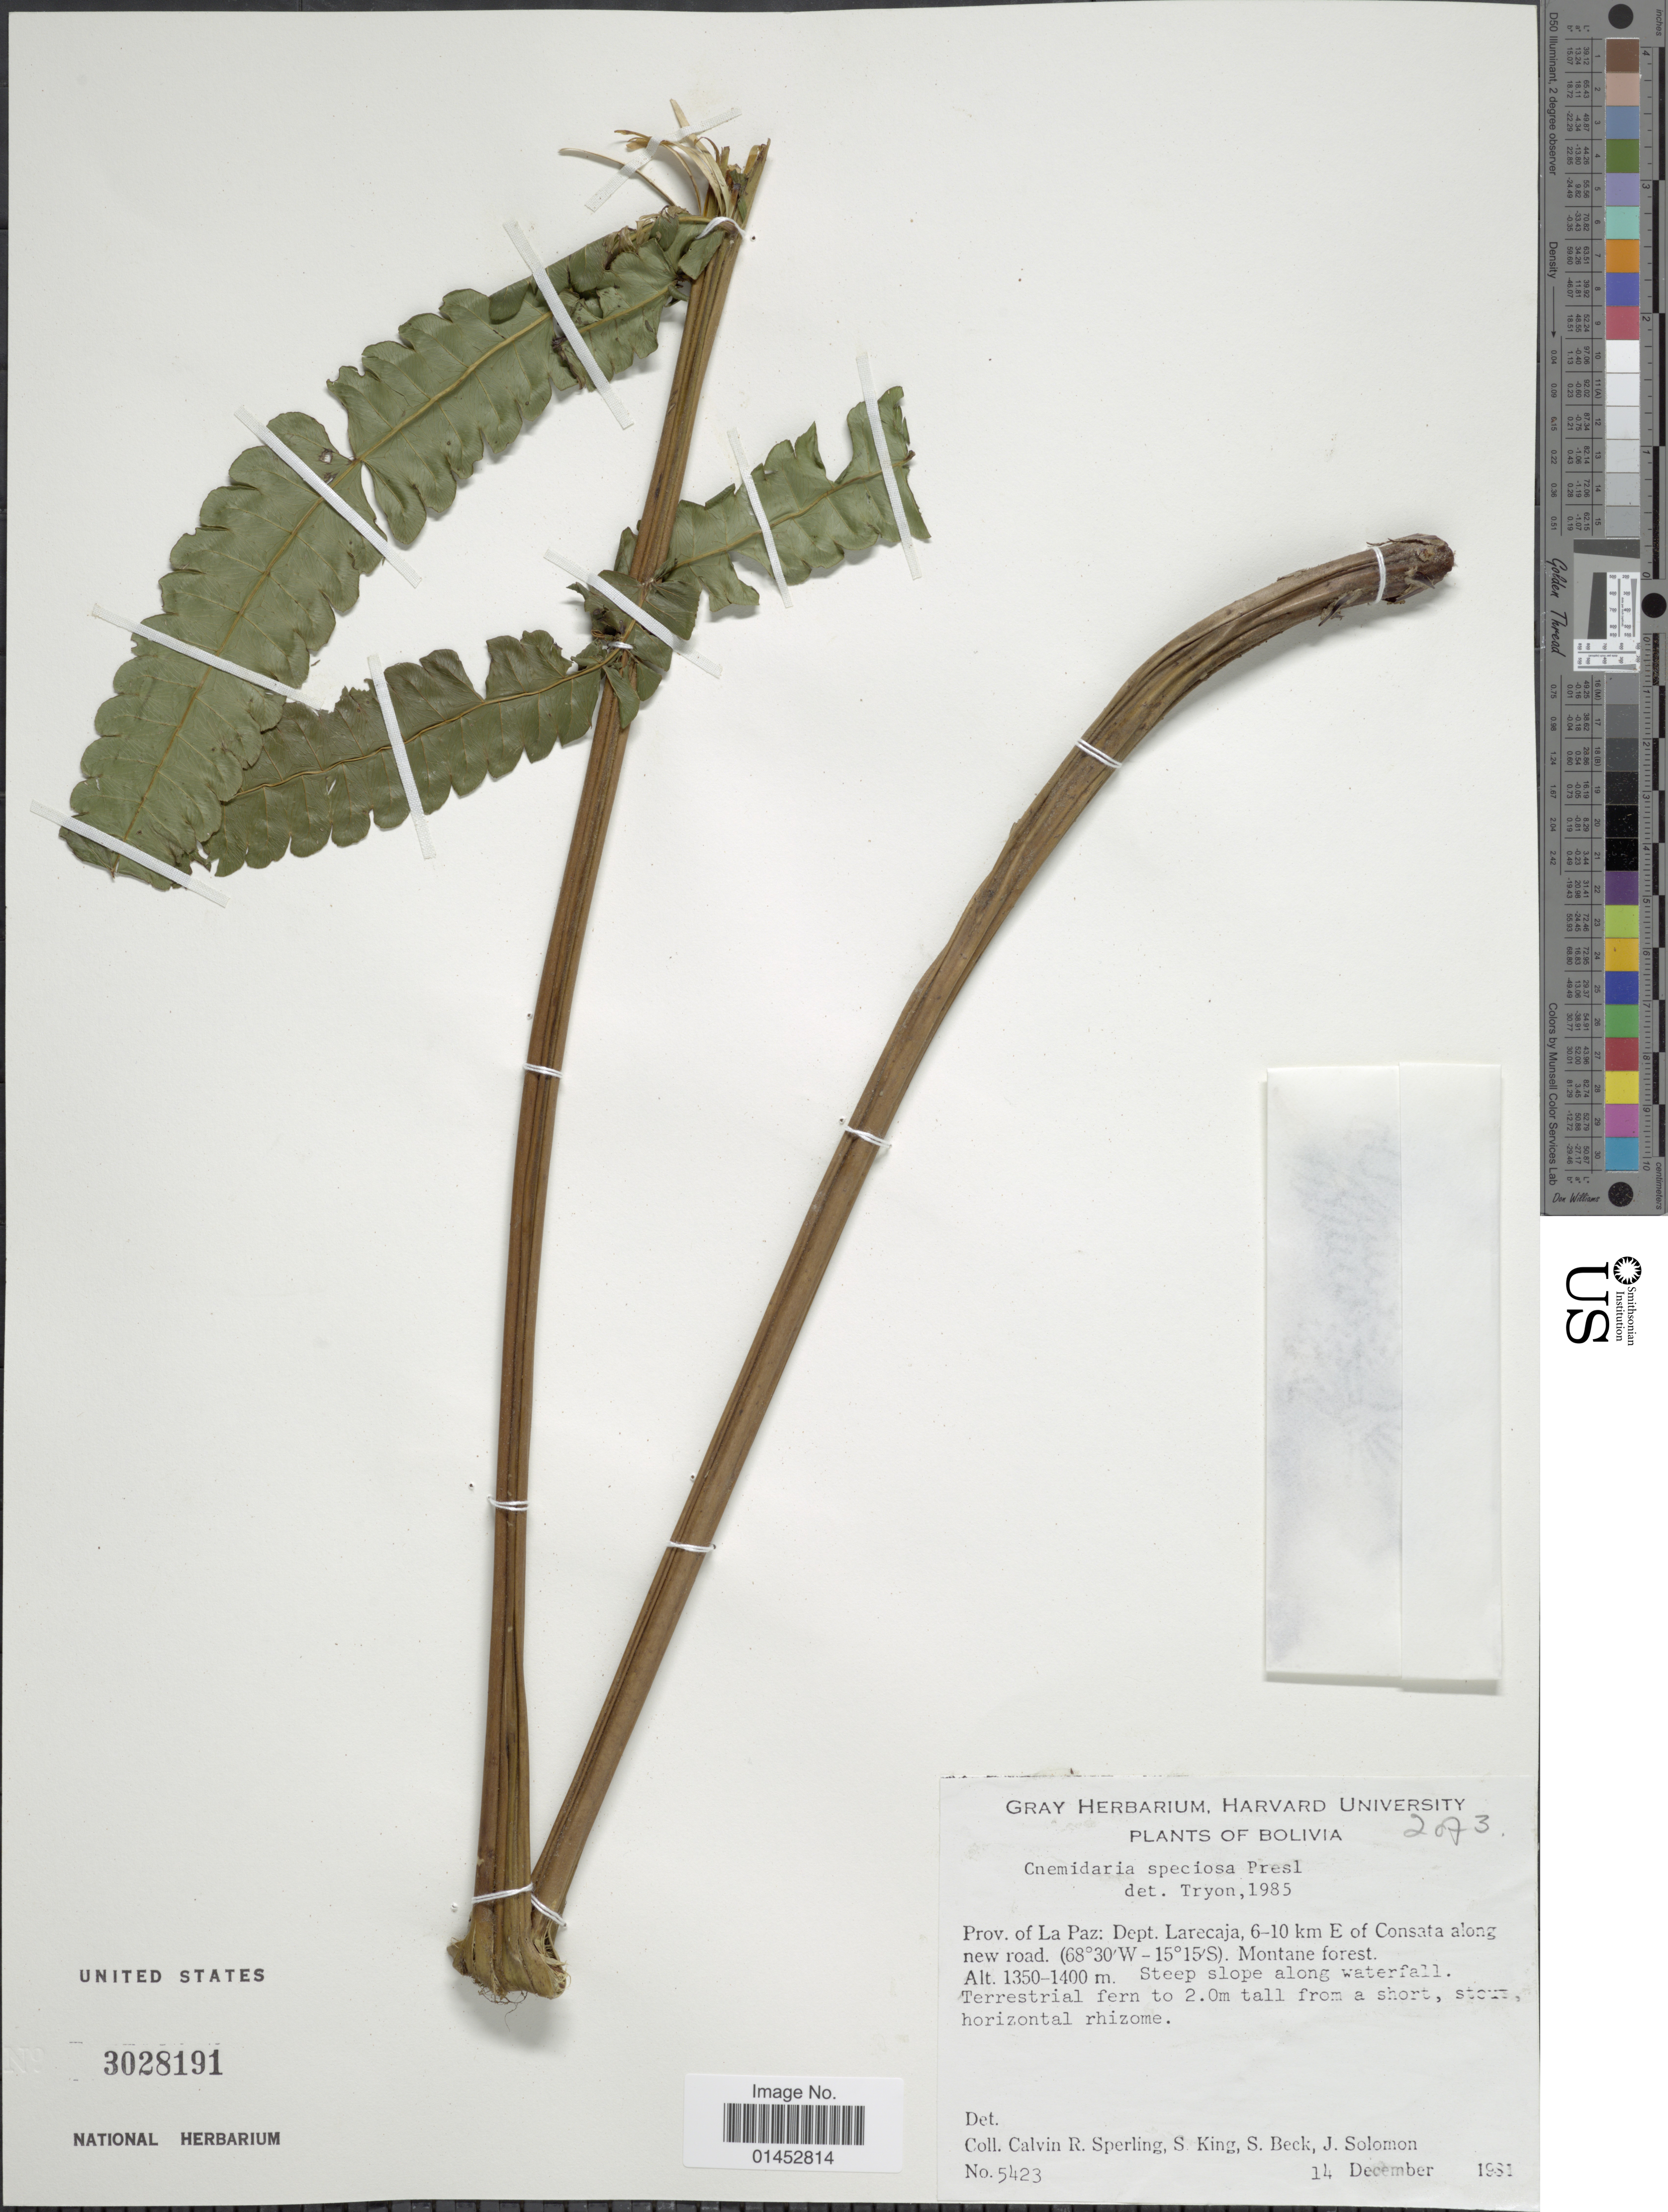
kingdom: Plantae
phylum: Tracheophyta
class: Polypodiopsida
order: Cyatheales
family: Cyatheaceae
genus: Cyathea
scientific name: Cyathea speciosa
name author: Humb. & Bonpl. ex Willd.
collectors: C. R. Sperling, S. King, S. G. Beck & J. Solomon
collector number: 5423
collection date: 1981-12-14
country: Bolivia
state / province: La Paz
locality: Dept. Larecaja, 6-10 km E of Consata along new road. Montane forest. steep slope along waterfall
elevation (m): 1350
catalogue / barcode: US 3028191